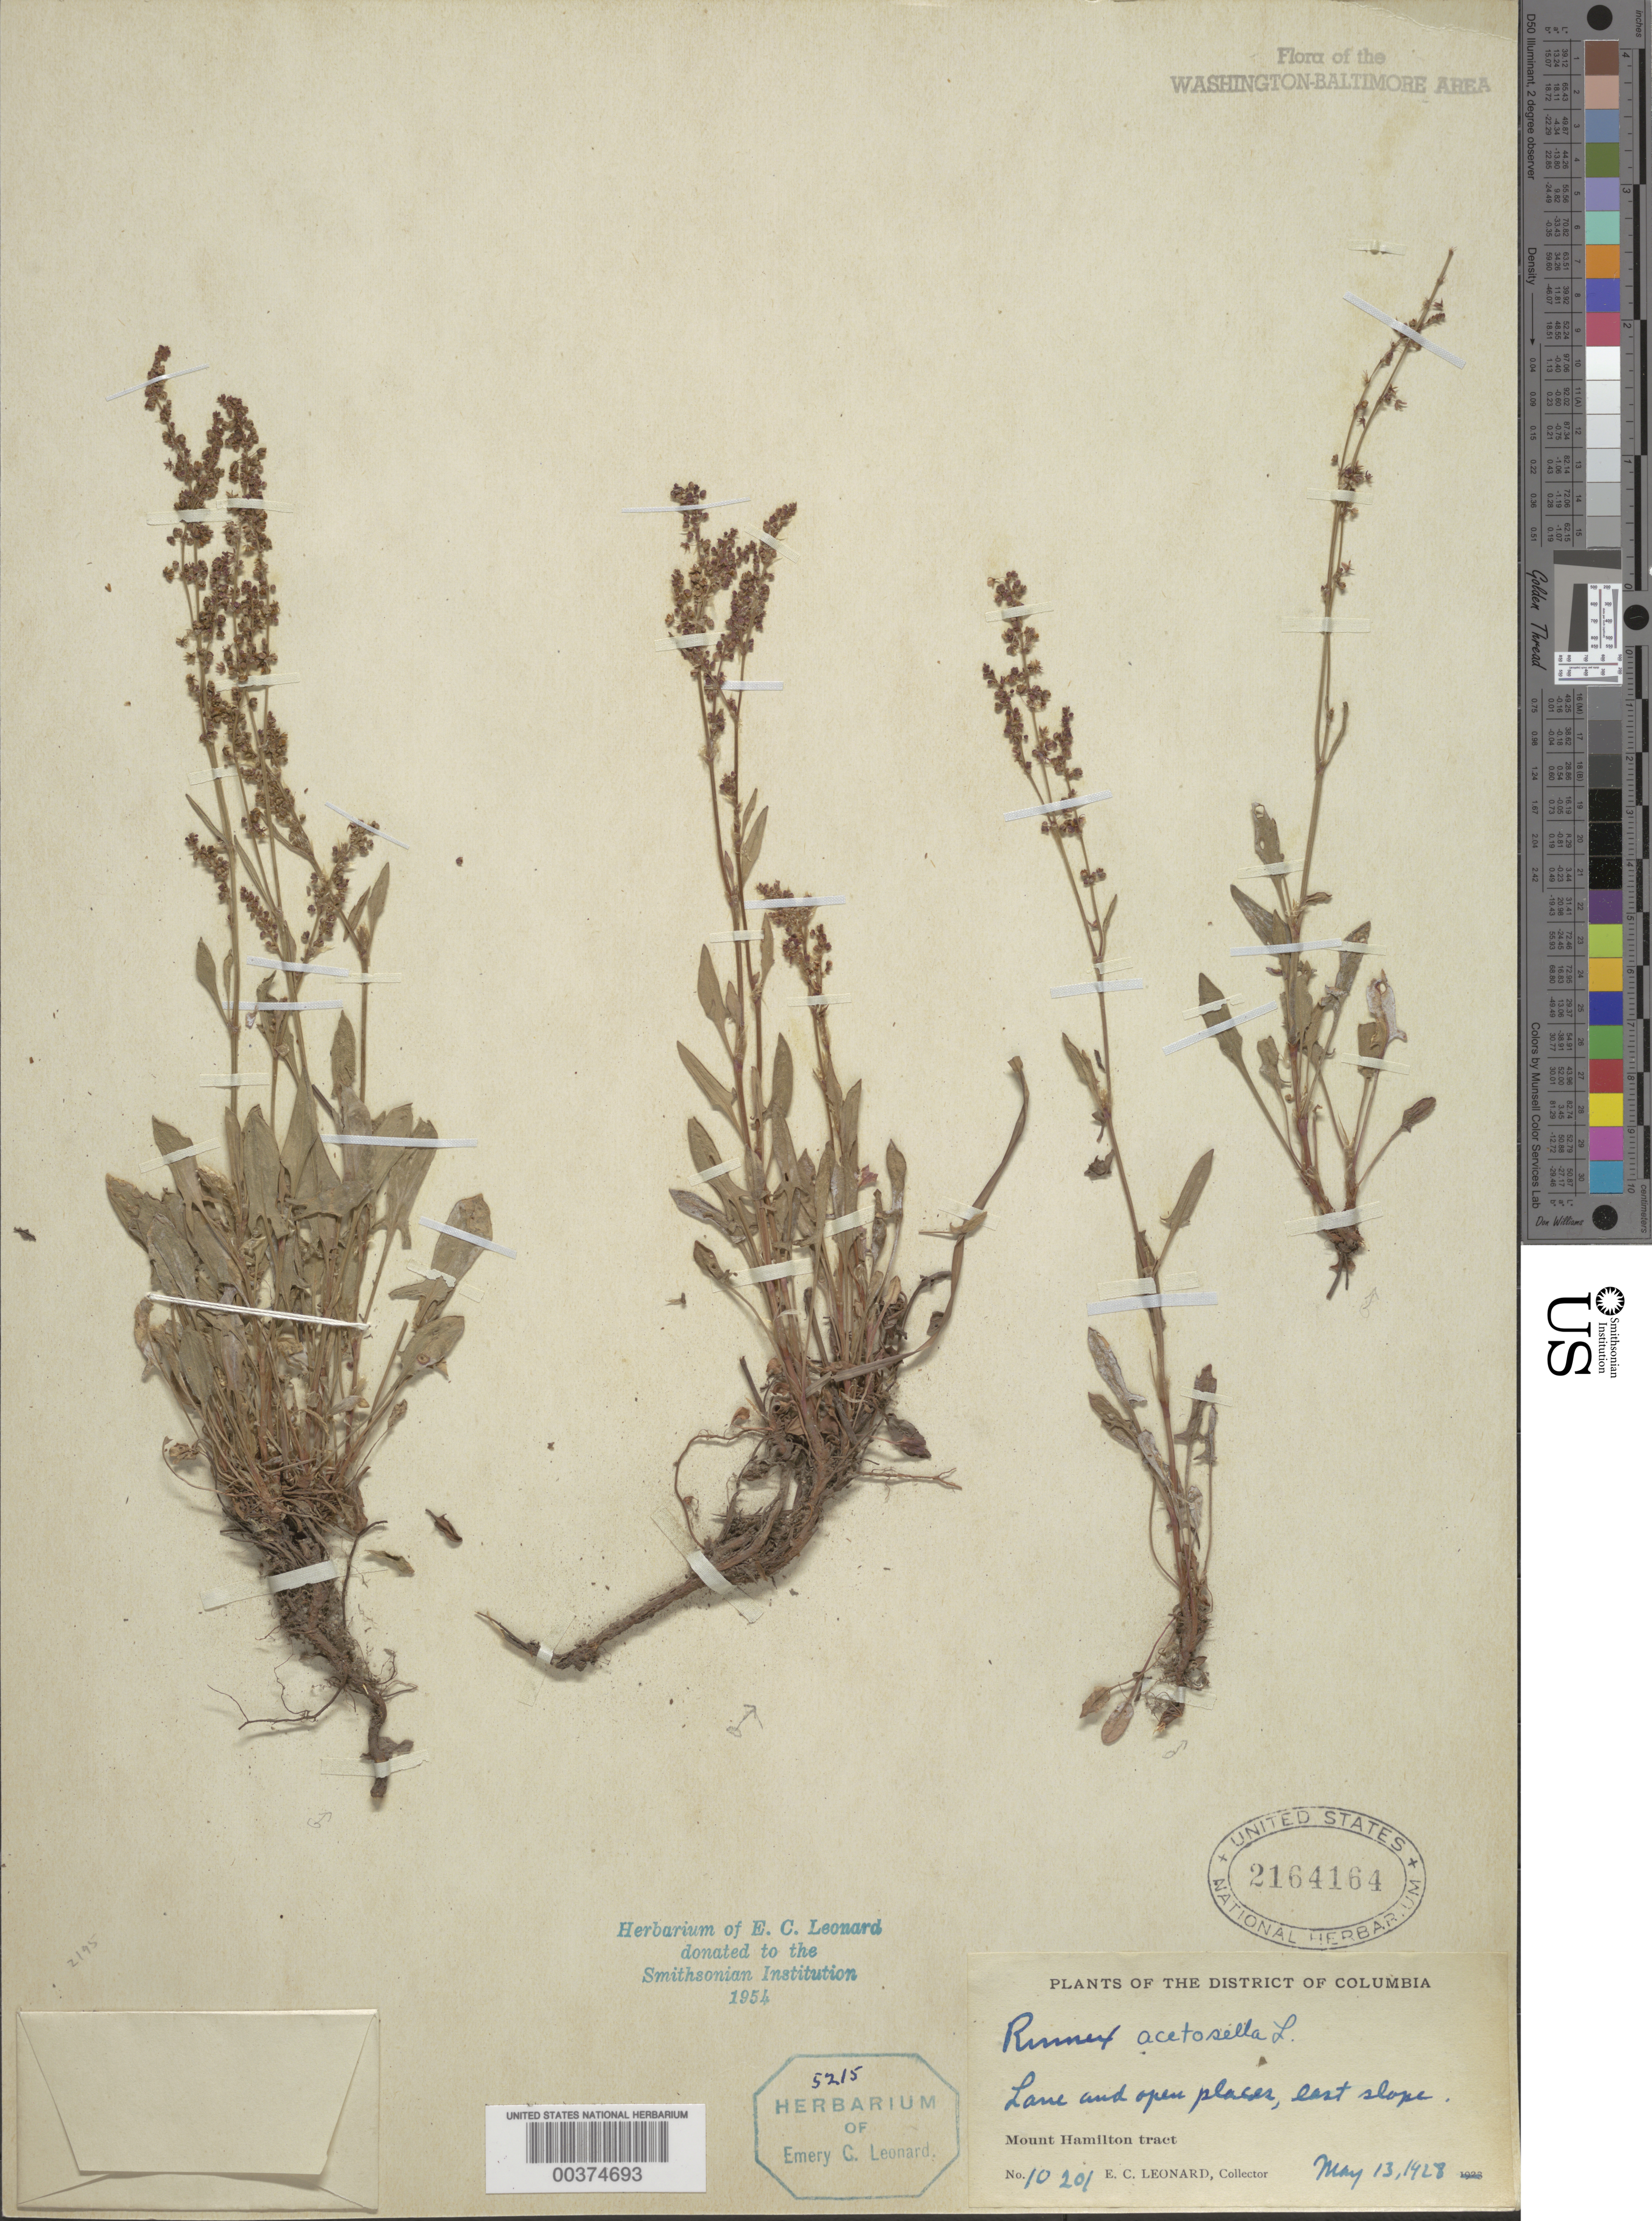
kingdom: Plantae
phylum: Tracheophyta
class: Magnoliopsida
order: Caryophyllales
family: Polygonaceae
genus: Rumex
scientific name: Rumex acetosella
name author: L.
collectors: E. C. Leonard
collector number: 10201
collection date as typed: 13 May 1928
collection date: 1928-05-13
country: United States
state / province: District of Columbia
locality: Mount Hamilton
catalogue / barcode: US 2164164